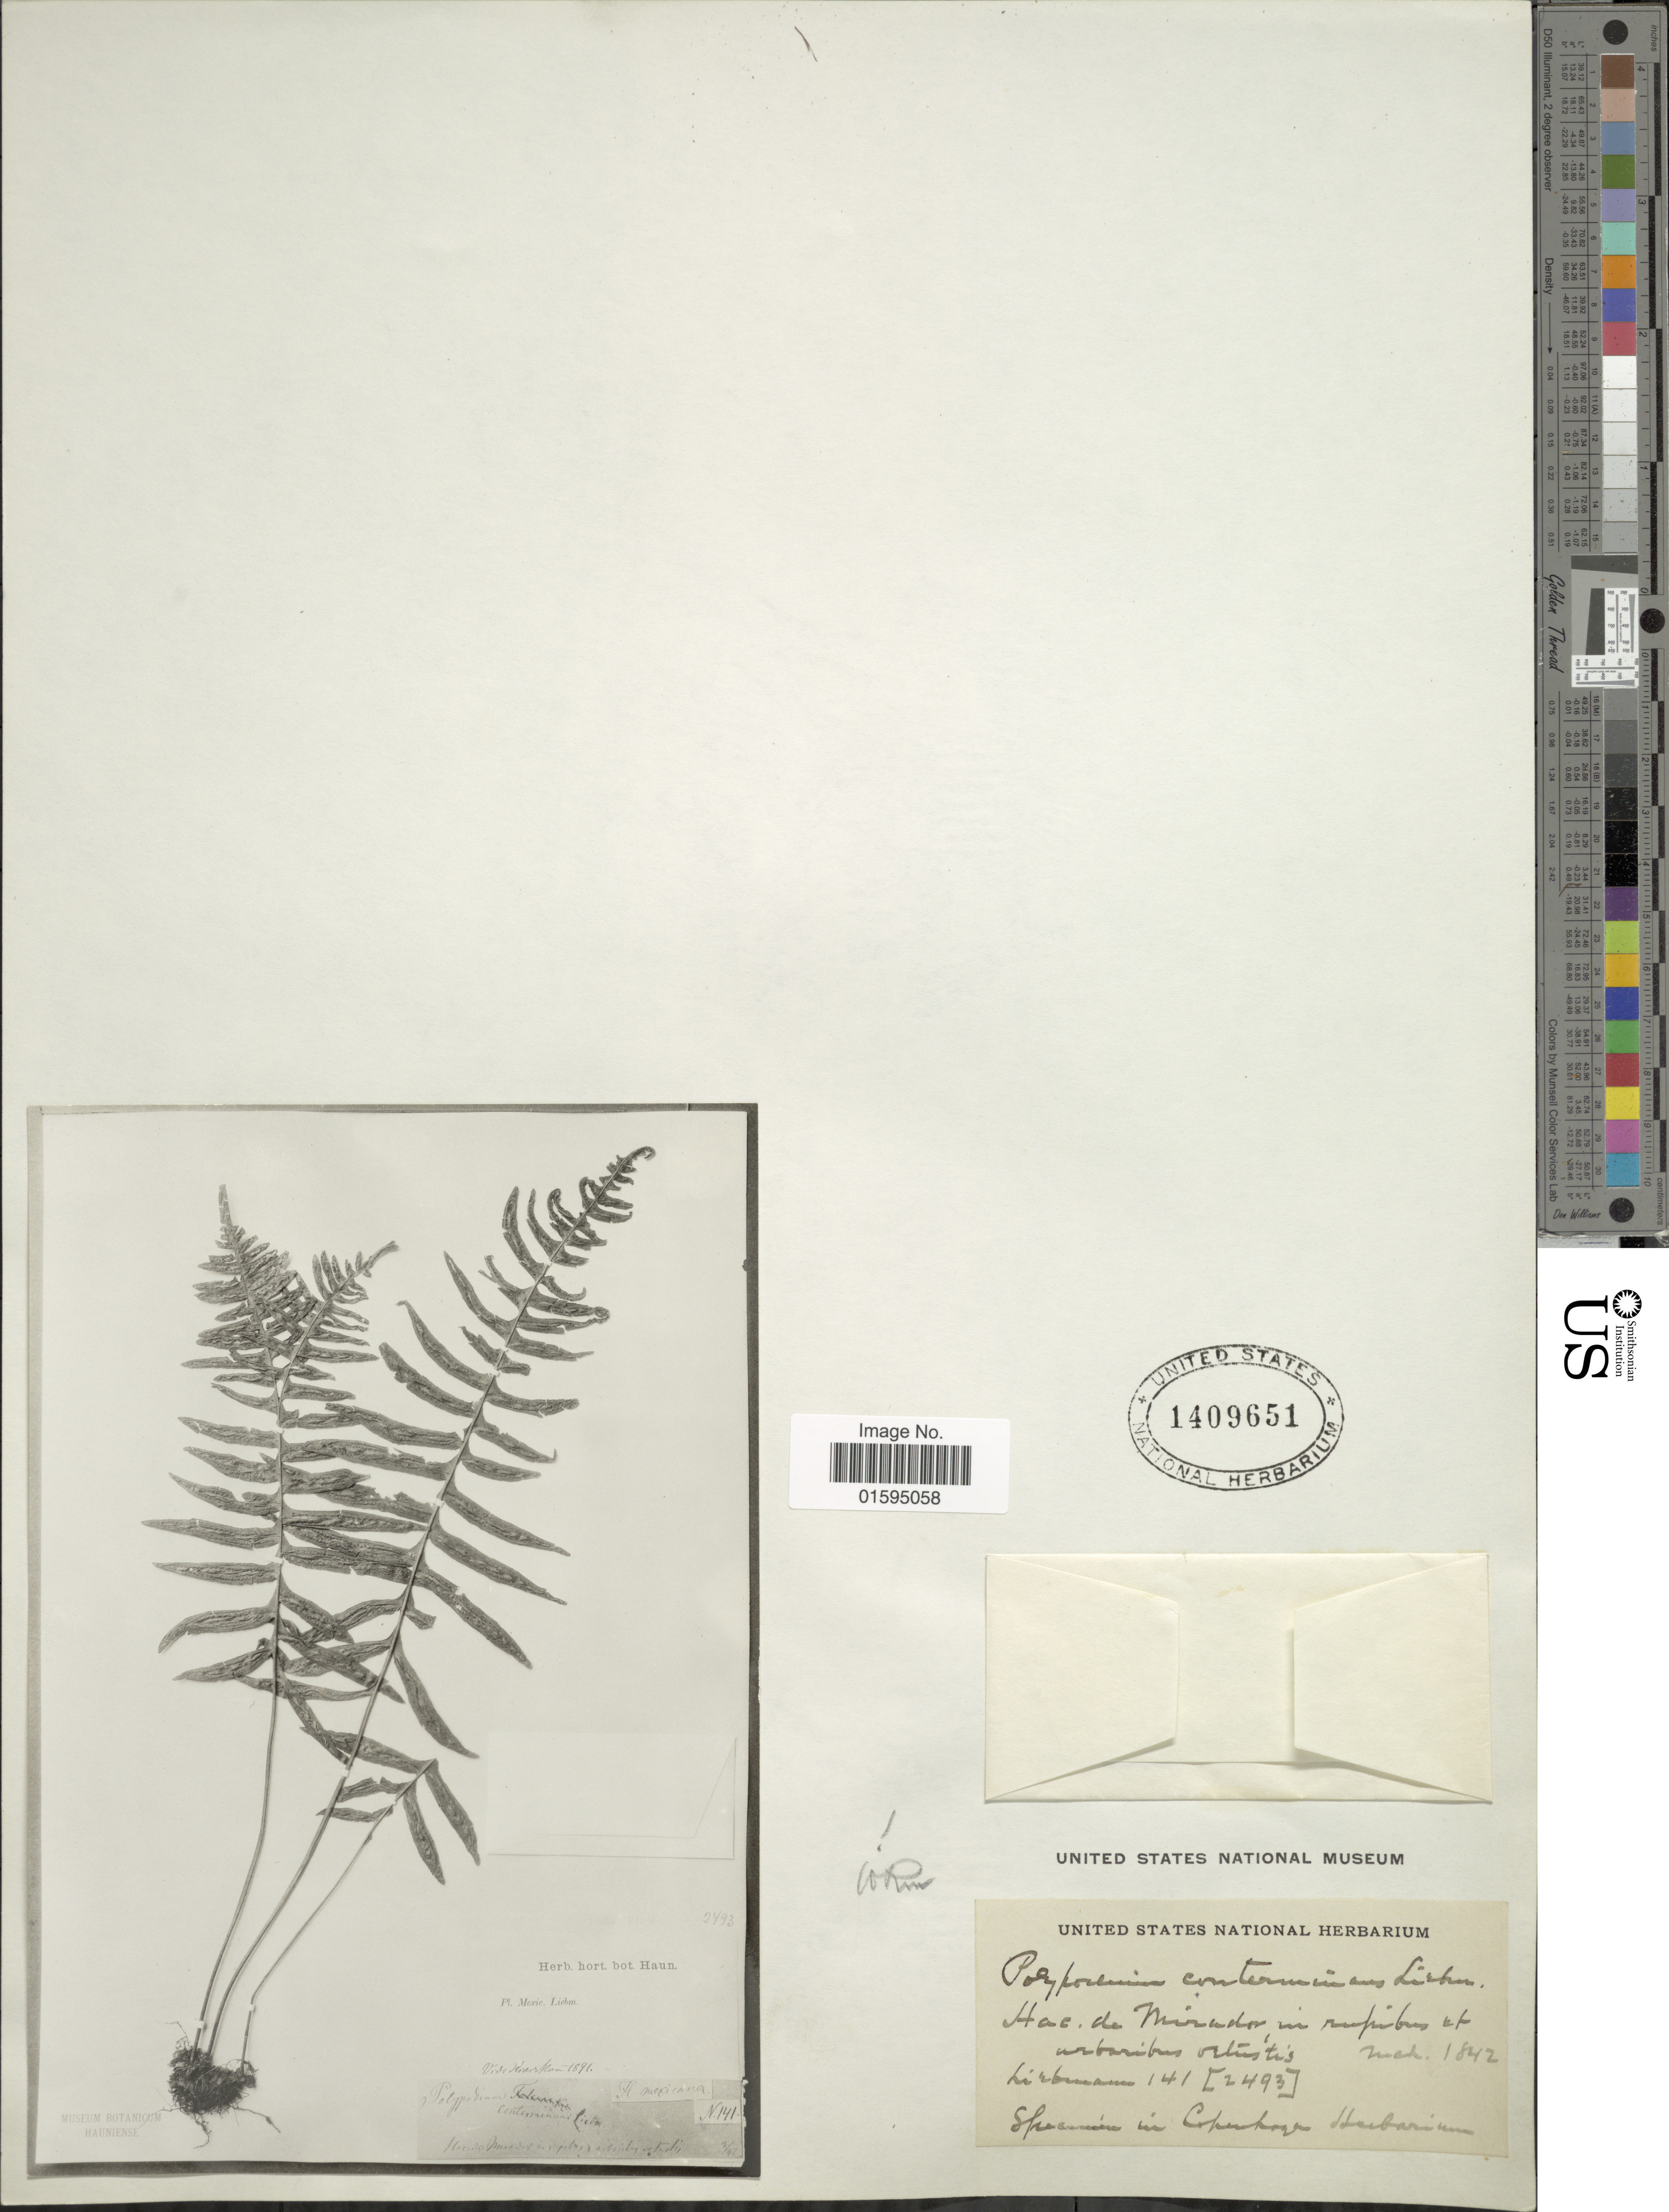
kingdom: Plantae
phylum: Tracheophyta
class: Polypodiopsida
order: Polypodiales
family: Polypodiaceae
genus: Polypodium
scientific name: Polypodium conterminans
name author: Liebm.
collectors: Liebmann, --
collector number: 141/2493 ?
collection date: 1842-03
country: Mexico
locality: Mirrador in ripisbus at arboretus ortustis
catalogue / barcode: US 1409651